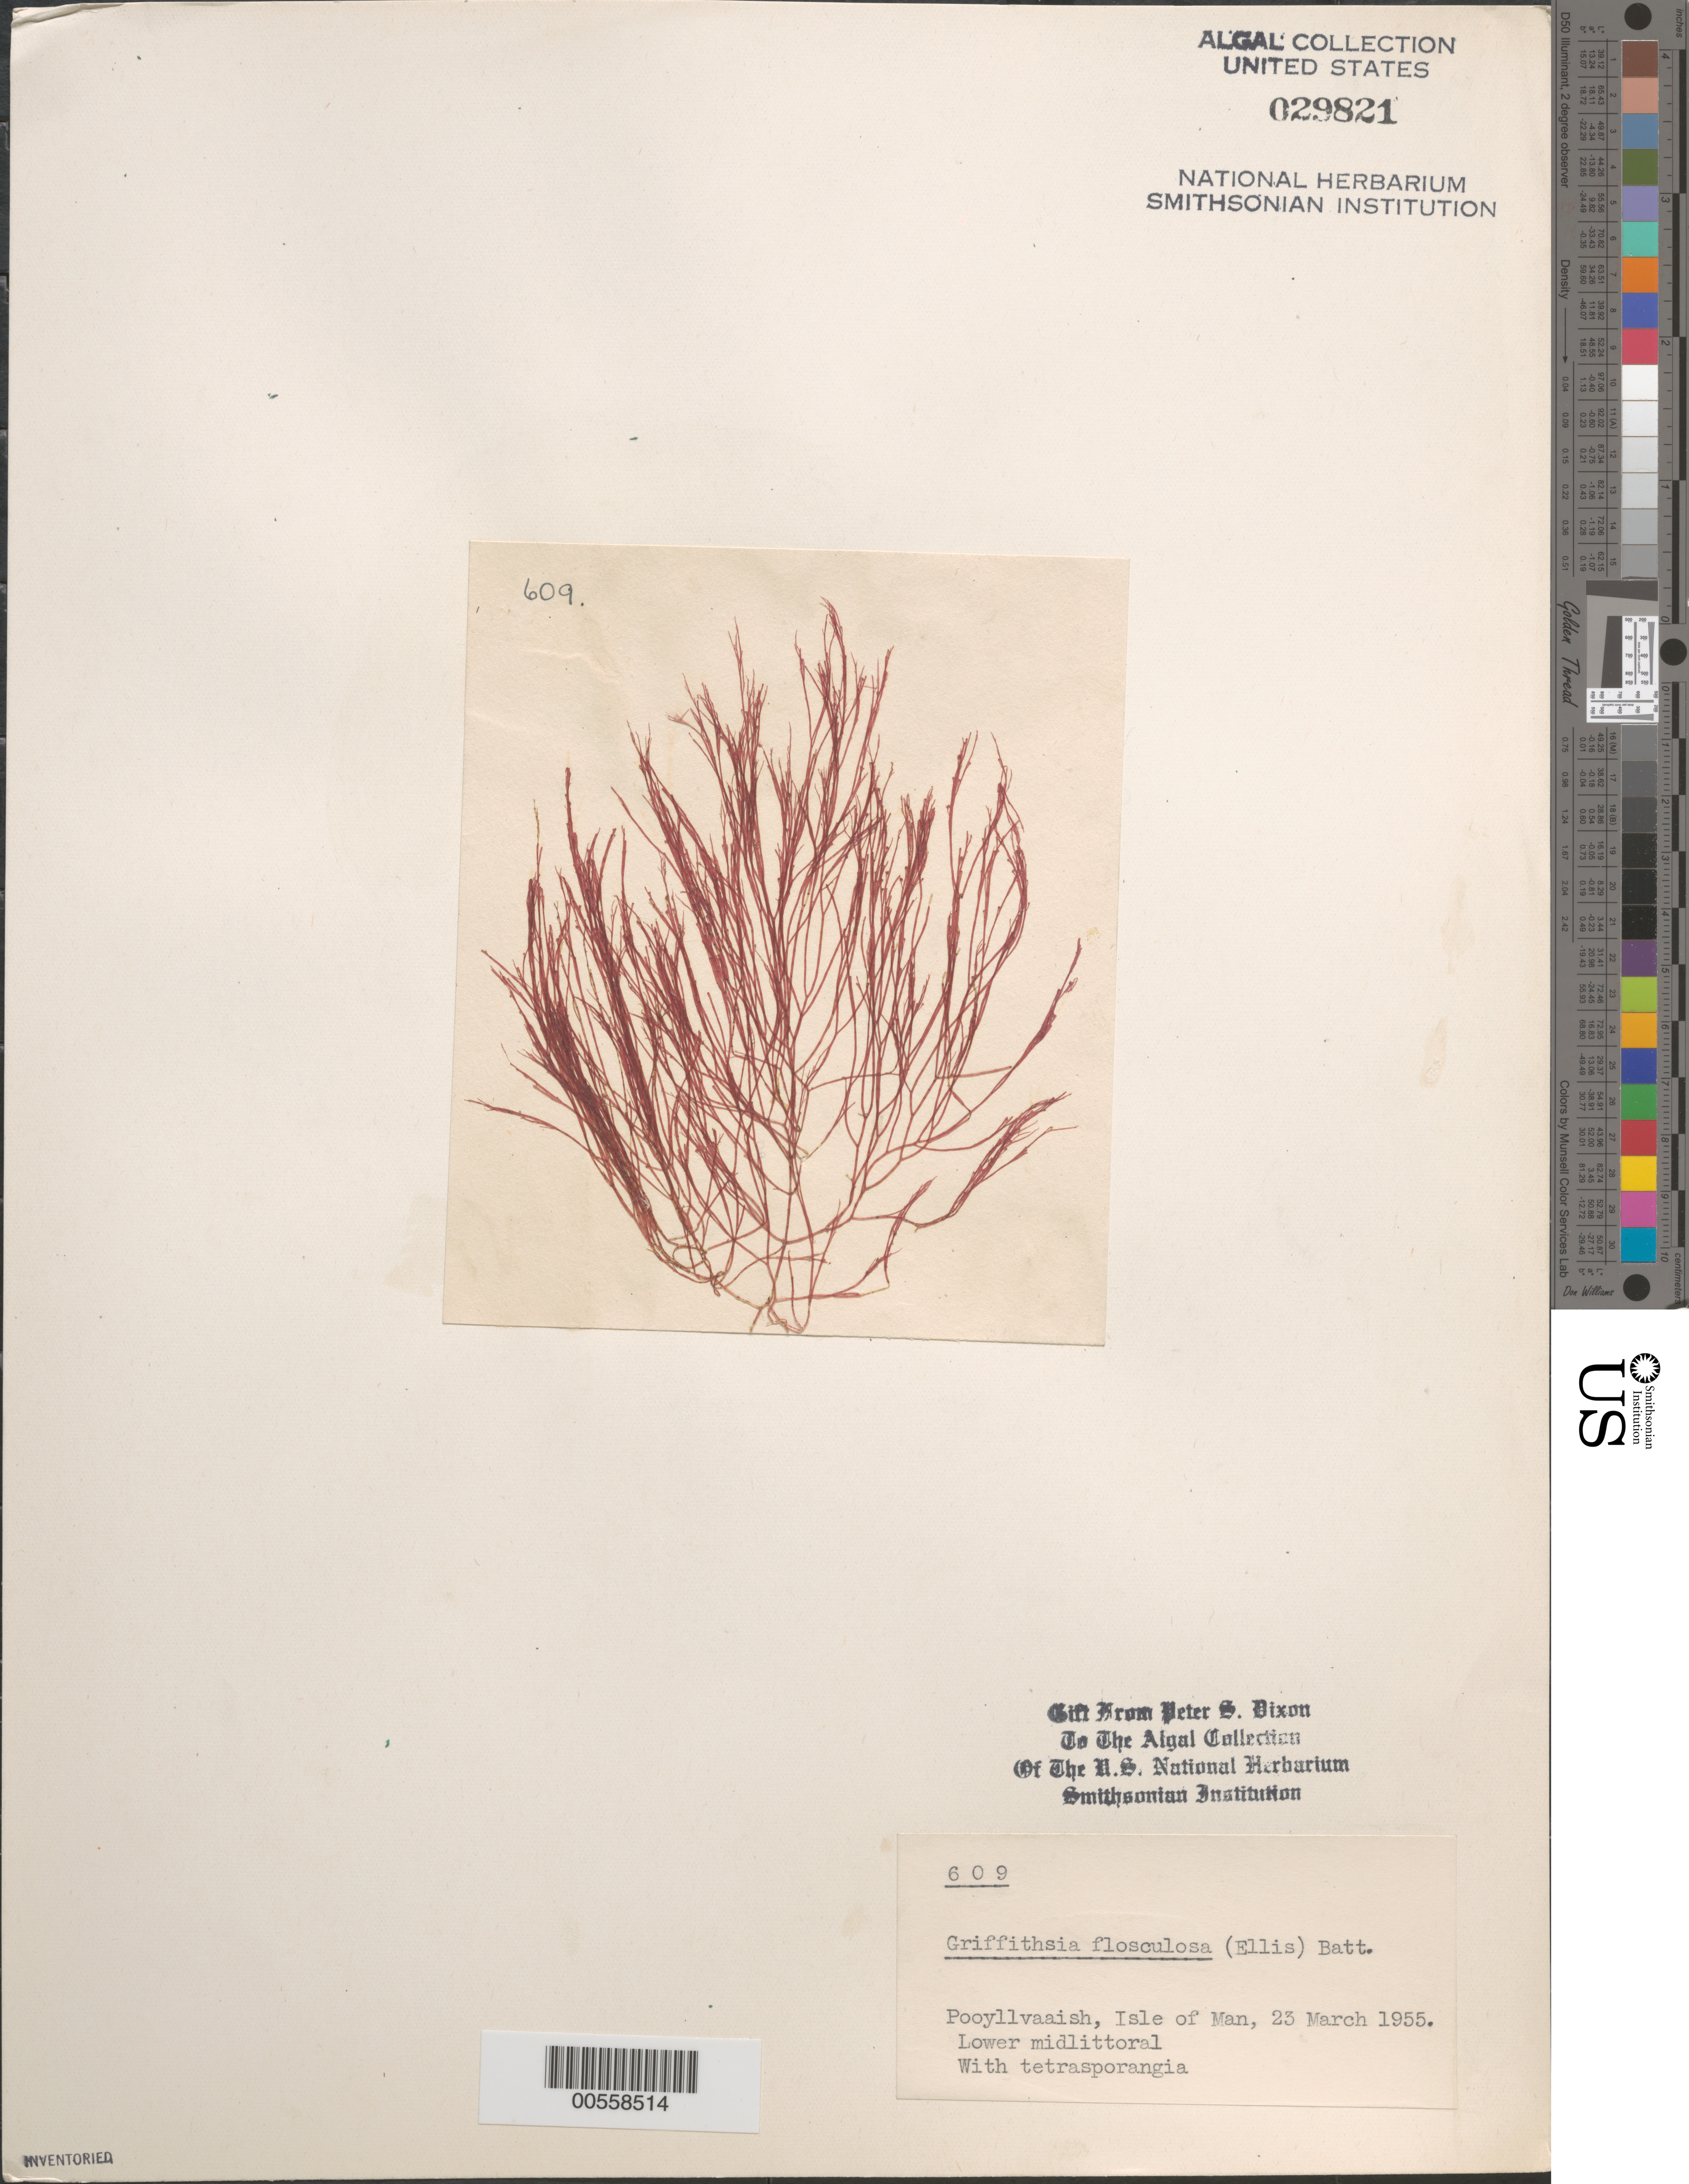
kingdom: Plantae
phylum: Rhodophyta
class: Florideophyceae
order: Ceramiales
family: Wrangeliaceae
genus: Halurus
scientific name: Halurus flosculosus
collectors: P. S. Dixon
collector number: PSD 609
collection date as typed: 23 Mar 1955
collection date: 1955-03-23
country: United Kingdom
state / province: England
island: Isle of Man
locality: Pooyllvaaish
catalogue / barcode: US 29821